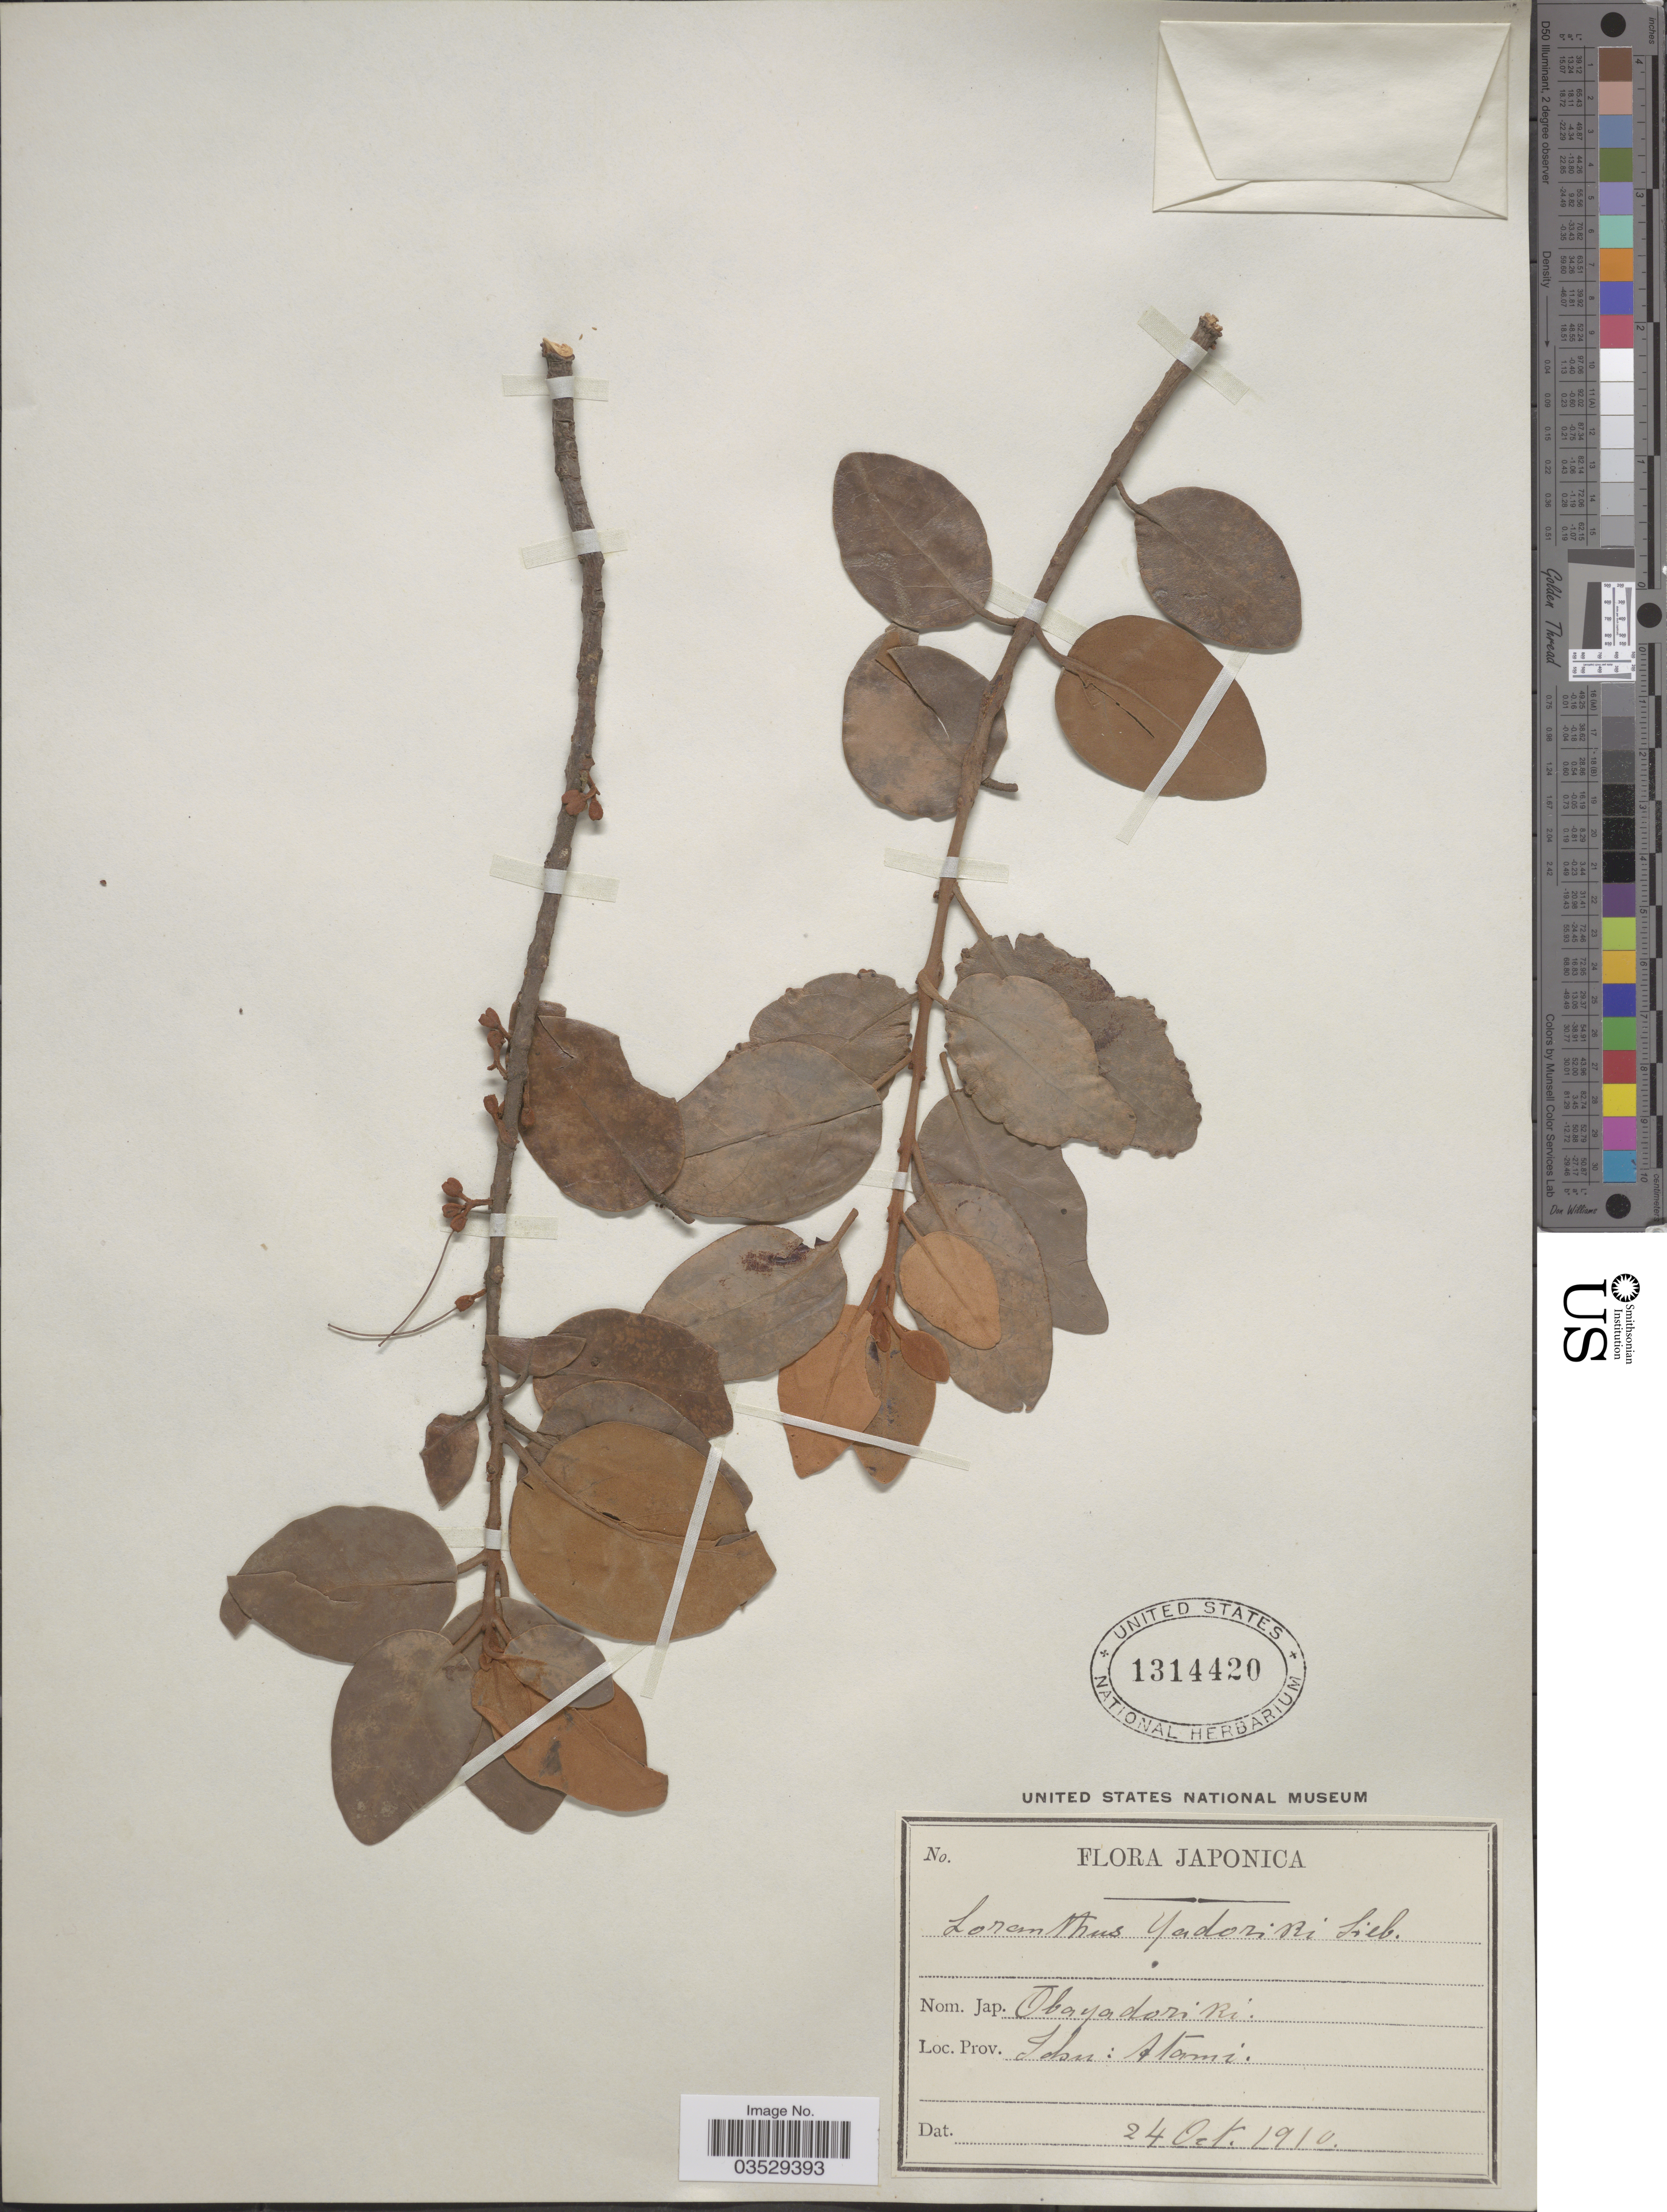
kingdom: Plantae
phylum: Tracheophyta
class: Magnoliopsida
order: Santalales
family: Loranthaceae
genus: Taxillus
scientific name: Taxillus yadoriki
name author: (Maxim.) Danser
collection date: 1910-10-24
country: Japan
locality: Idsu: Atami.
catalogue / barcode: US 1314420